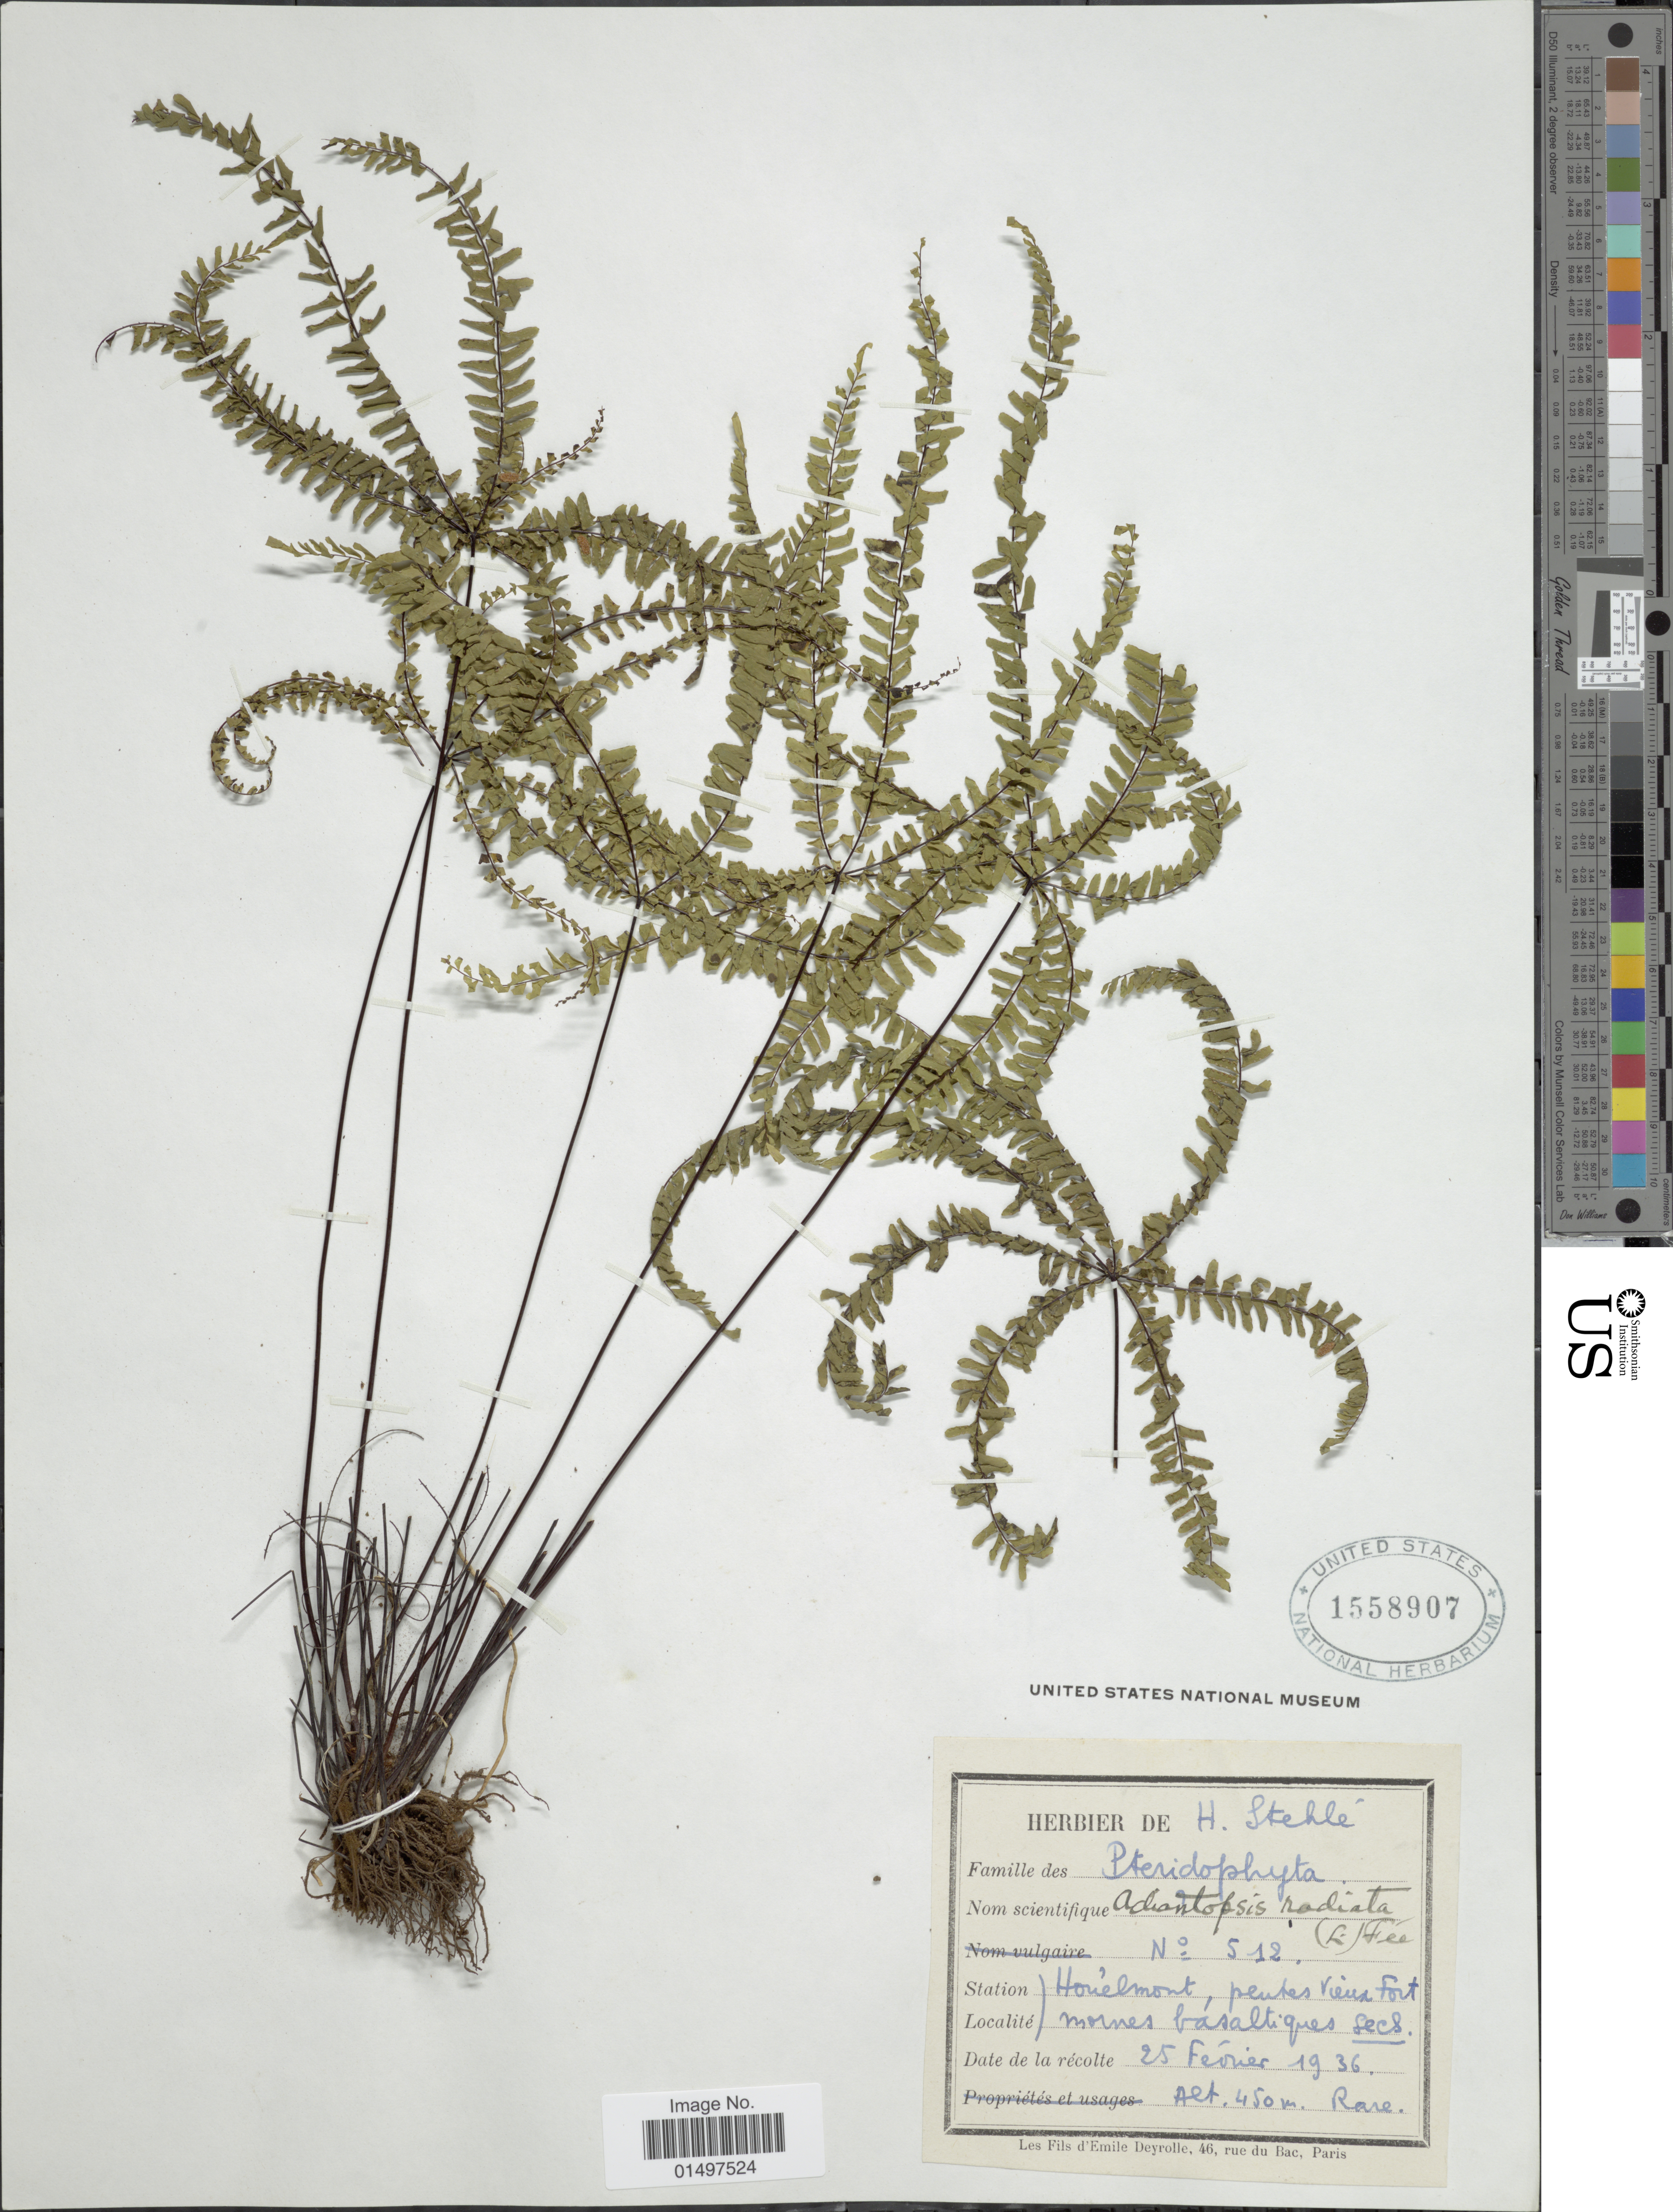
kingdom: Plantae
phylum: Tracheophyta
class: Polypodiopsida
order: Polypodiales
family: Pteridaceae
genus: Adiantopsis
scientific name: Adiantopsis radiata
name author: (L.) Fée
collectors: ex herb. H. Stehlé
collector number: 512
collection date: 1936-02-25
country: Guadeloupe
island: Leeward Is.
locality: Vieux Ford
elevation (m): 450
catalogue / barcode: US 1558907